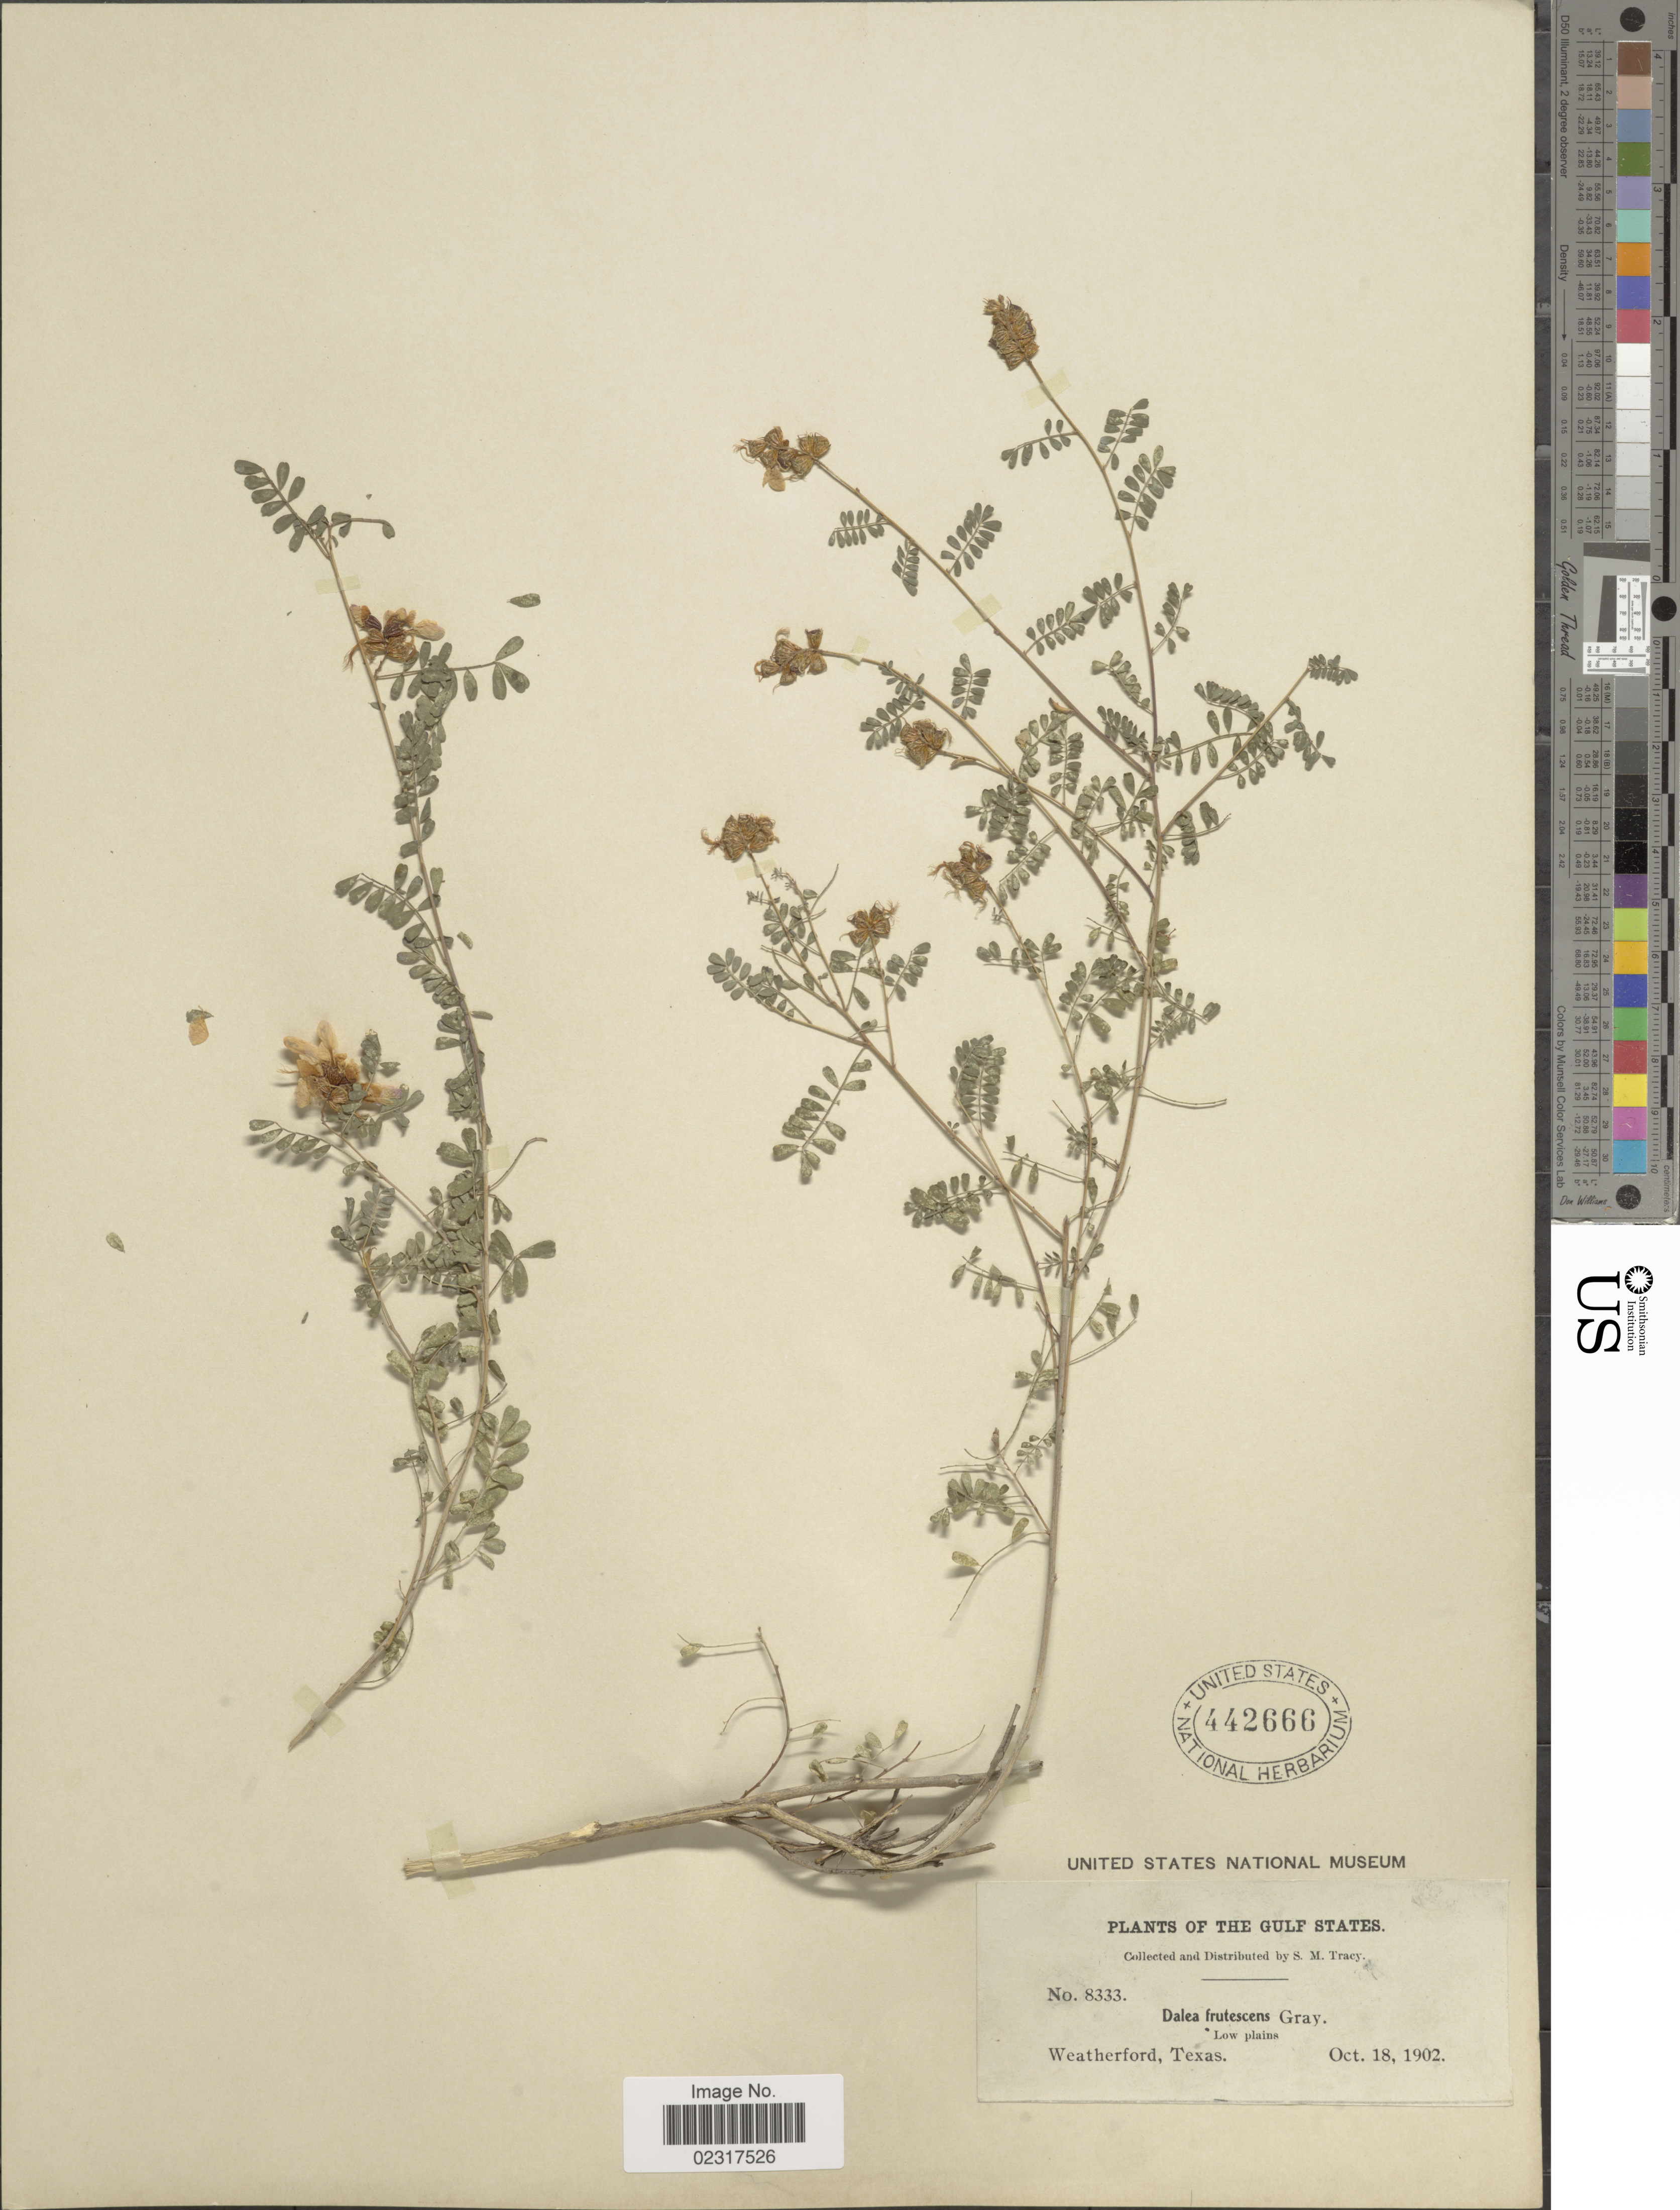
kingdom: Plantae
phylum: Tracheophyta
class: Magnoliopsida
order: Fabales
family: Fabaceae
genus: Dalea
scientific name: Dalea frutescens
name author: A. Gray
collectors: S. M. Tracy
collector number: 8333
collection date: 1902-10-18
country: United States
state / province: Texas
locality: Weatherford, The Gulf States, low plains.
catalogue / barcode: US 442666